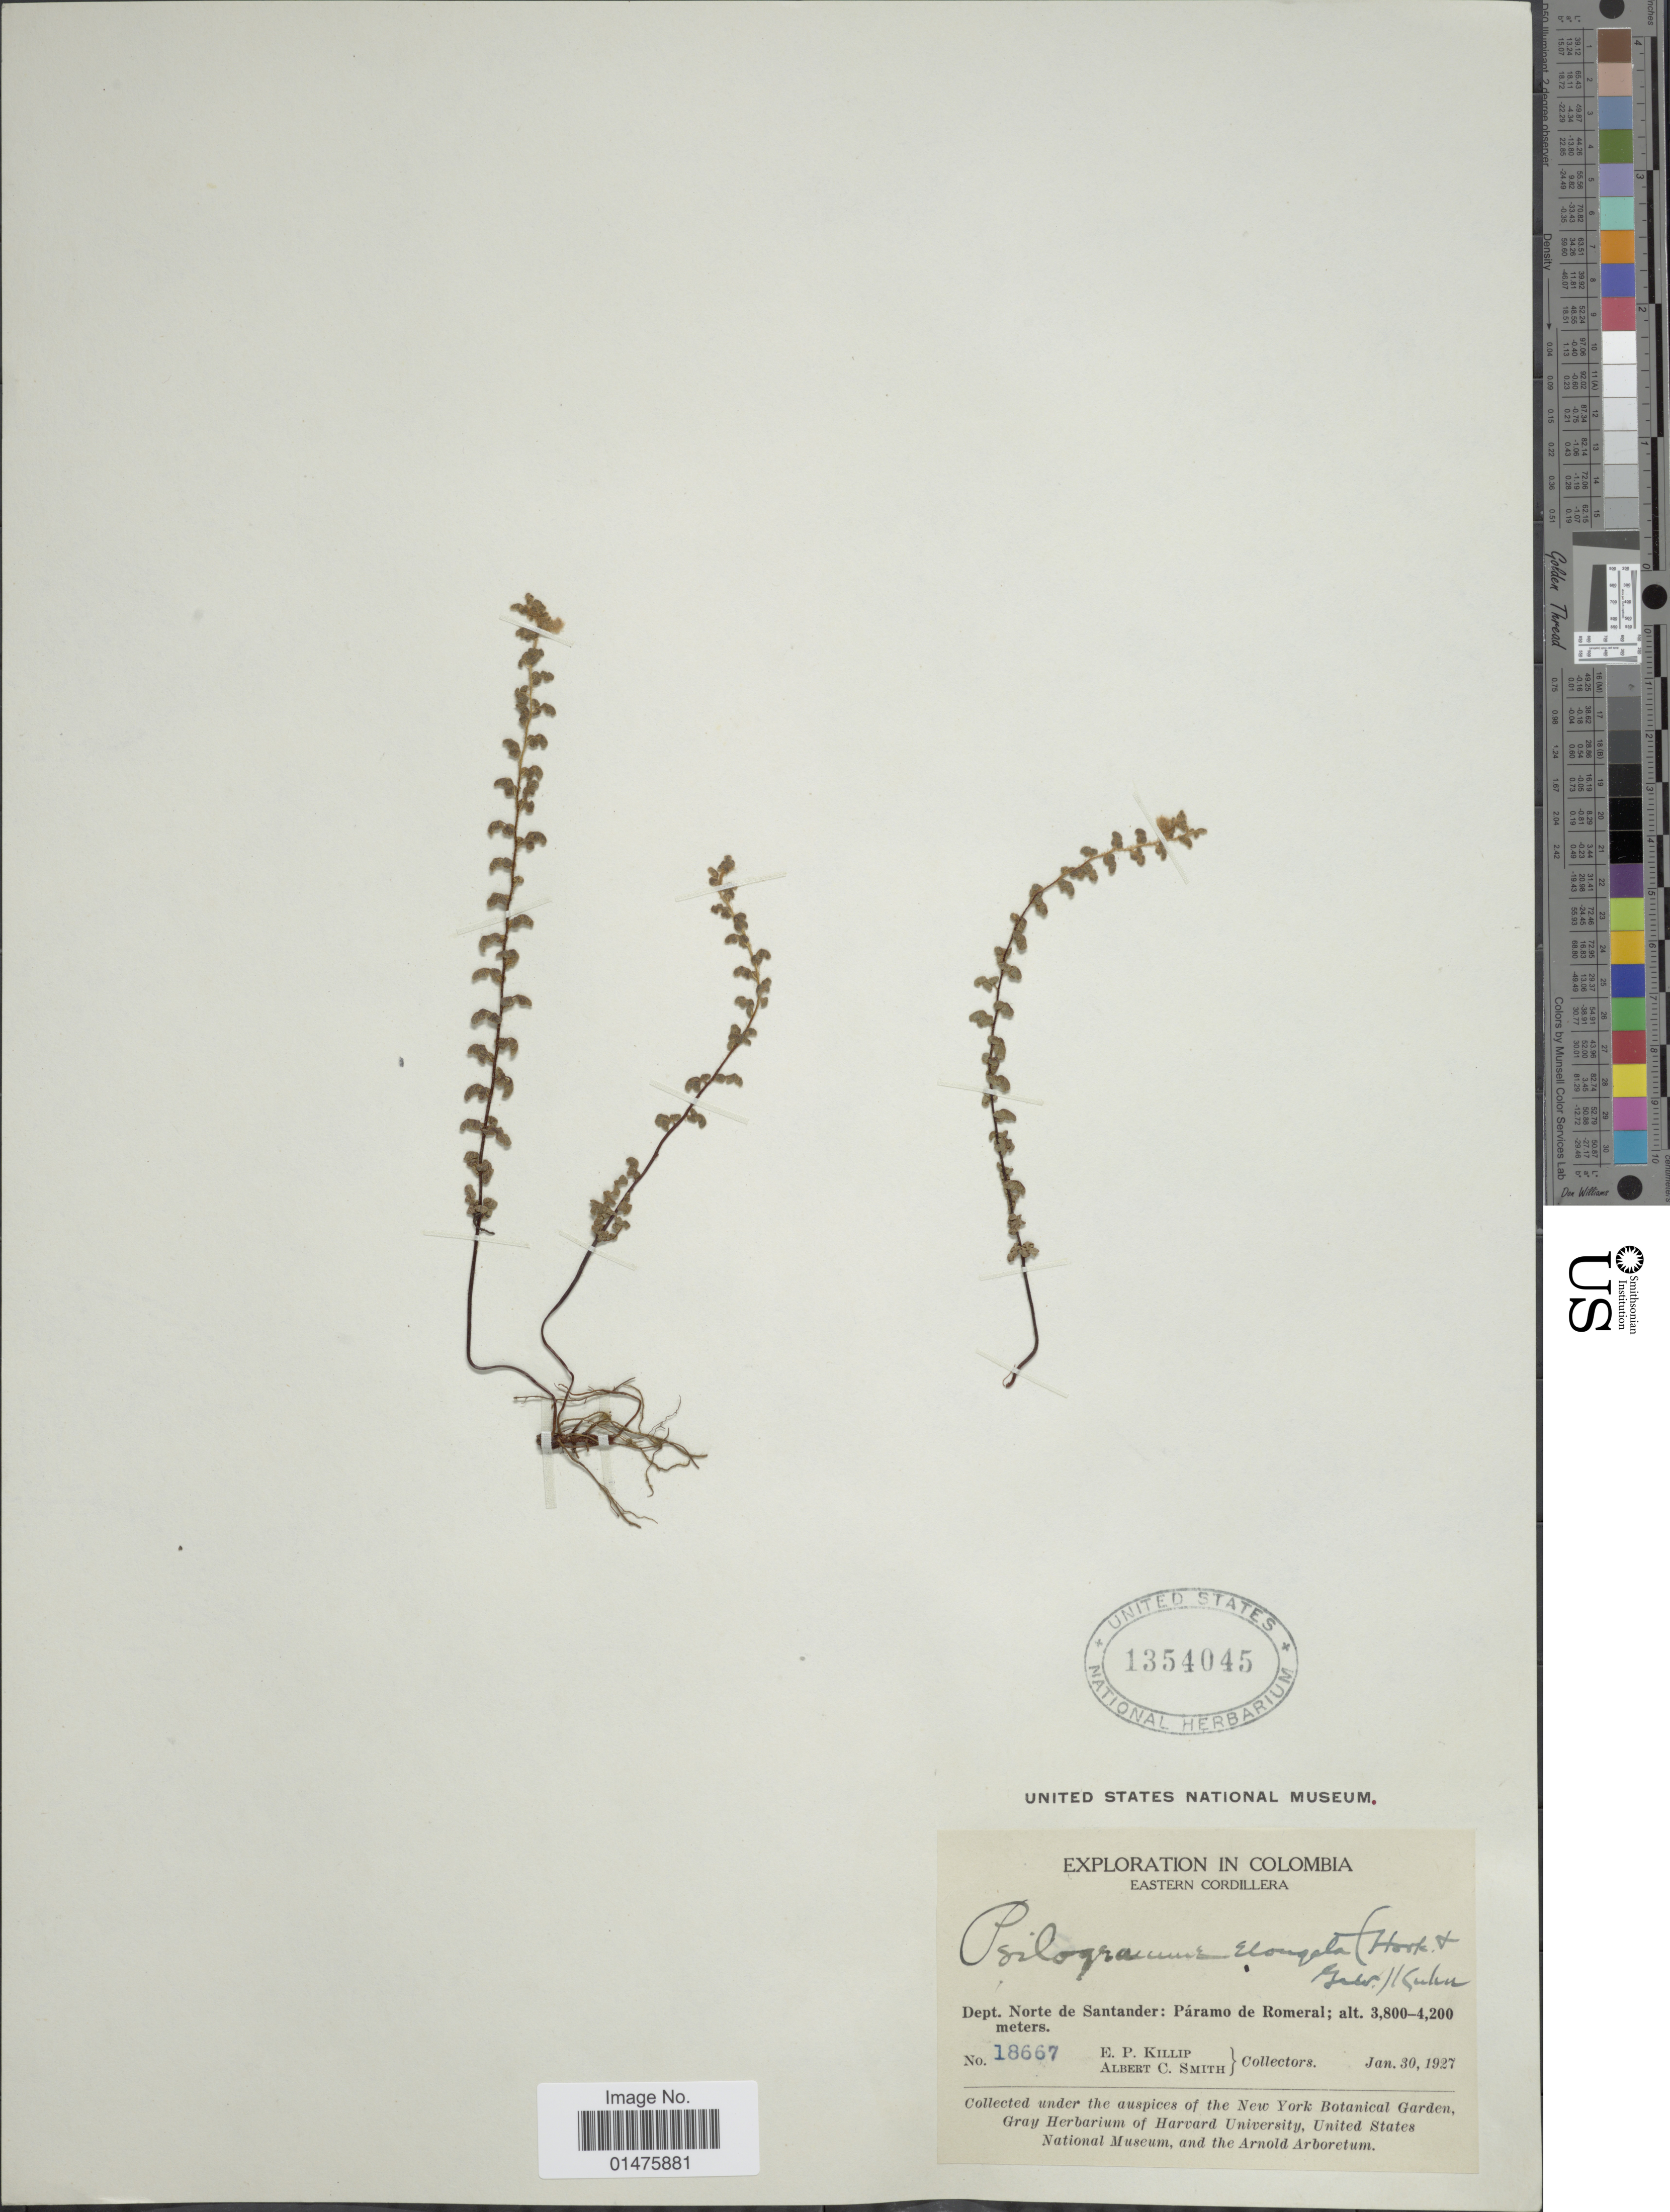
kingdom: Plantae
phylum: Tracheophyta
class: Polypodiopsida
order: Polypodiales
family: Pteridaceae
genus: Jamesonia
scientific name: Jamesonia cheilanthoides x J. jamesonia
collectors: E. P. Killip & A. C. Smith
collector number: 18667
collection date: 1927-01-30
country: Colombia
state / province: Norte de Santander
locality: Eastern Cordillera, Dept. Norte de Santander: Páramo de Romeral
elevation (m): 3800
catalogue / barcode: US 1354045